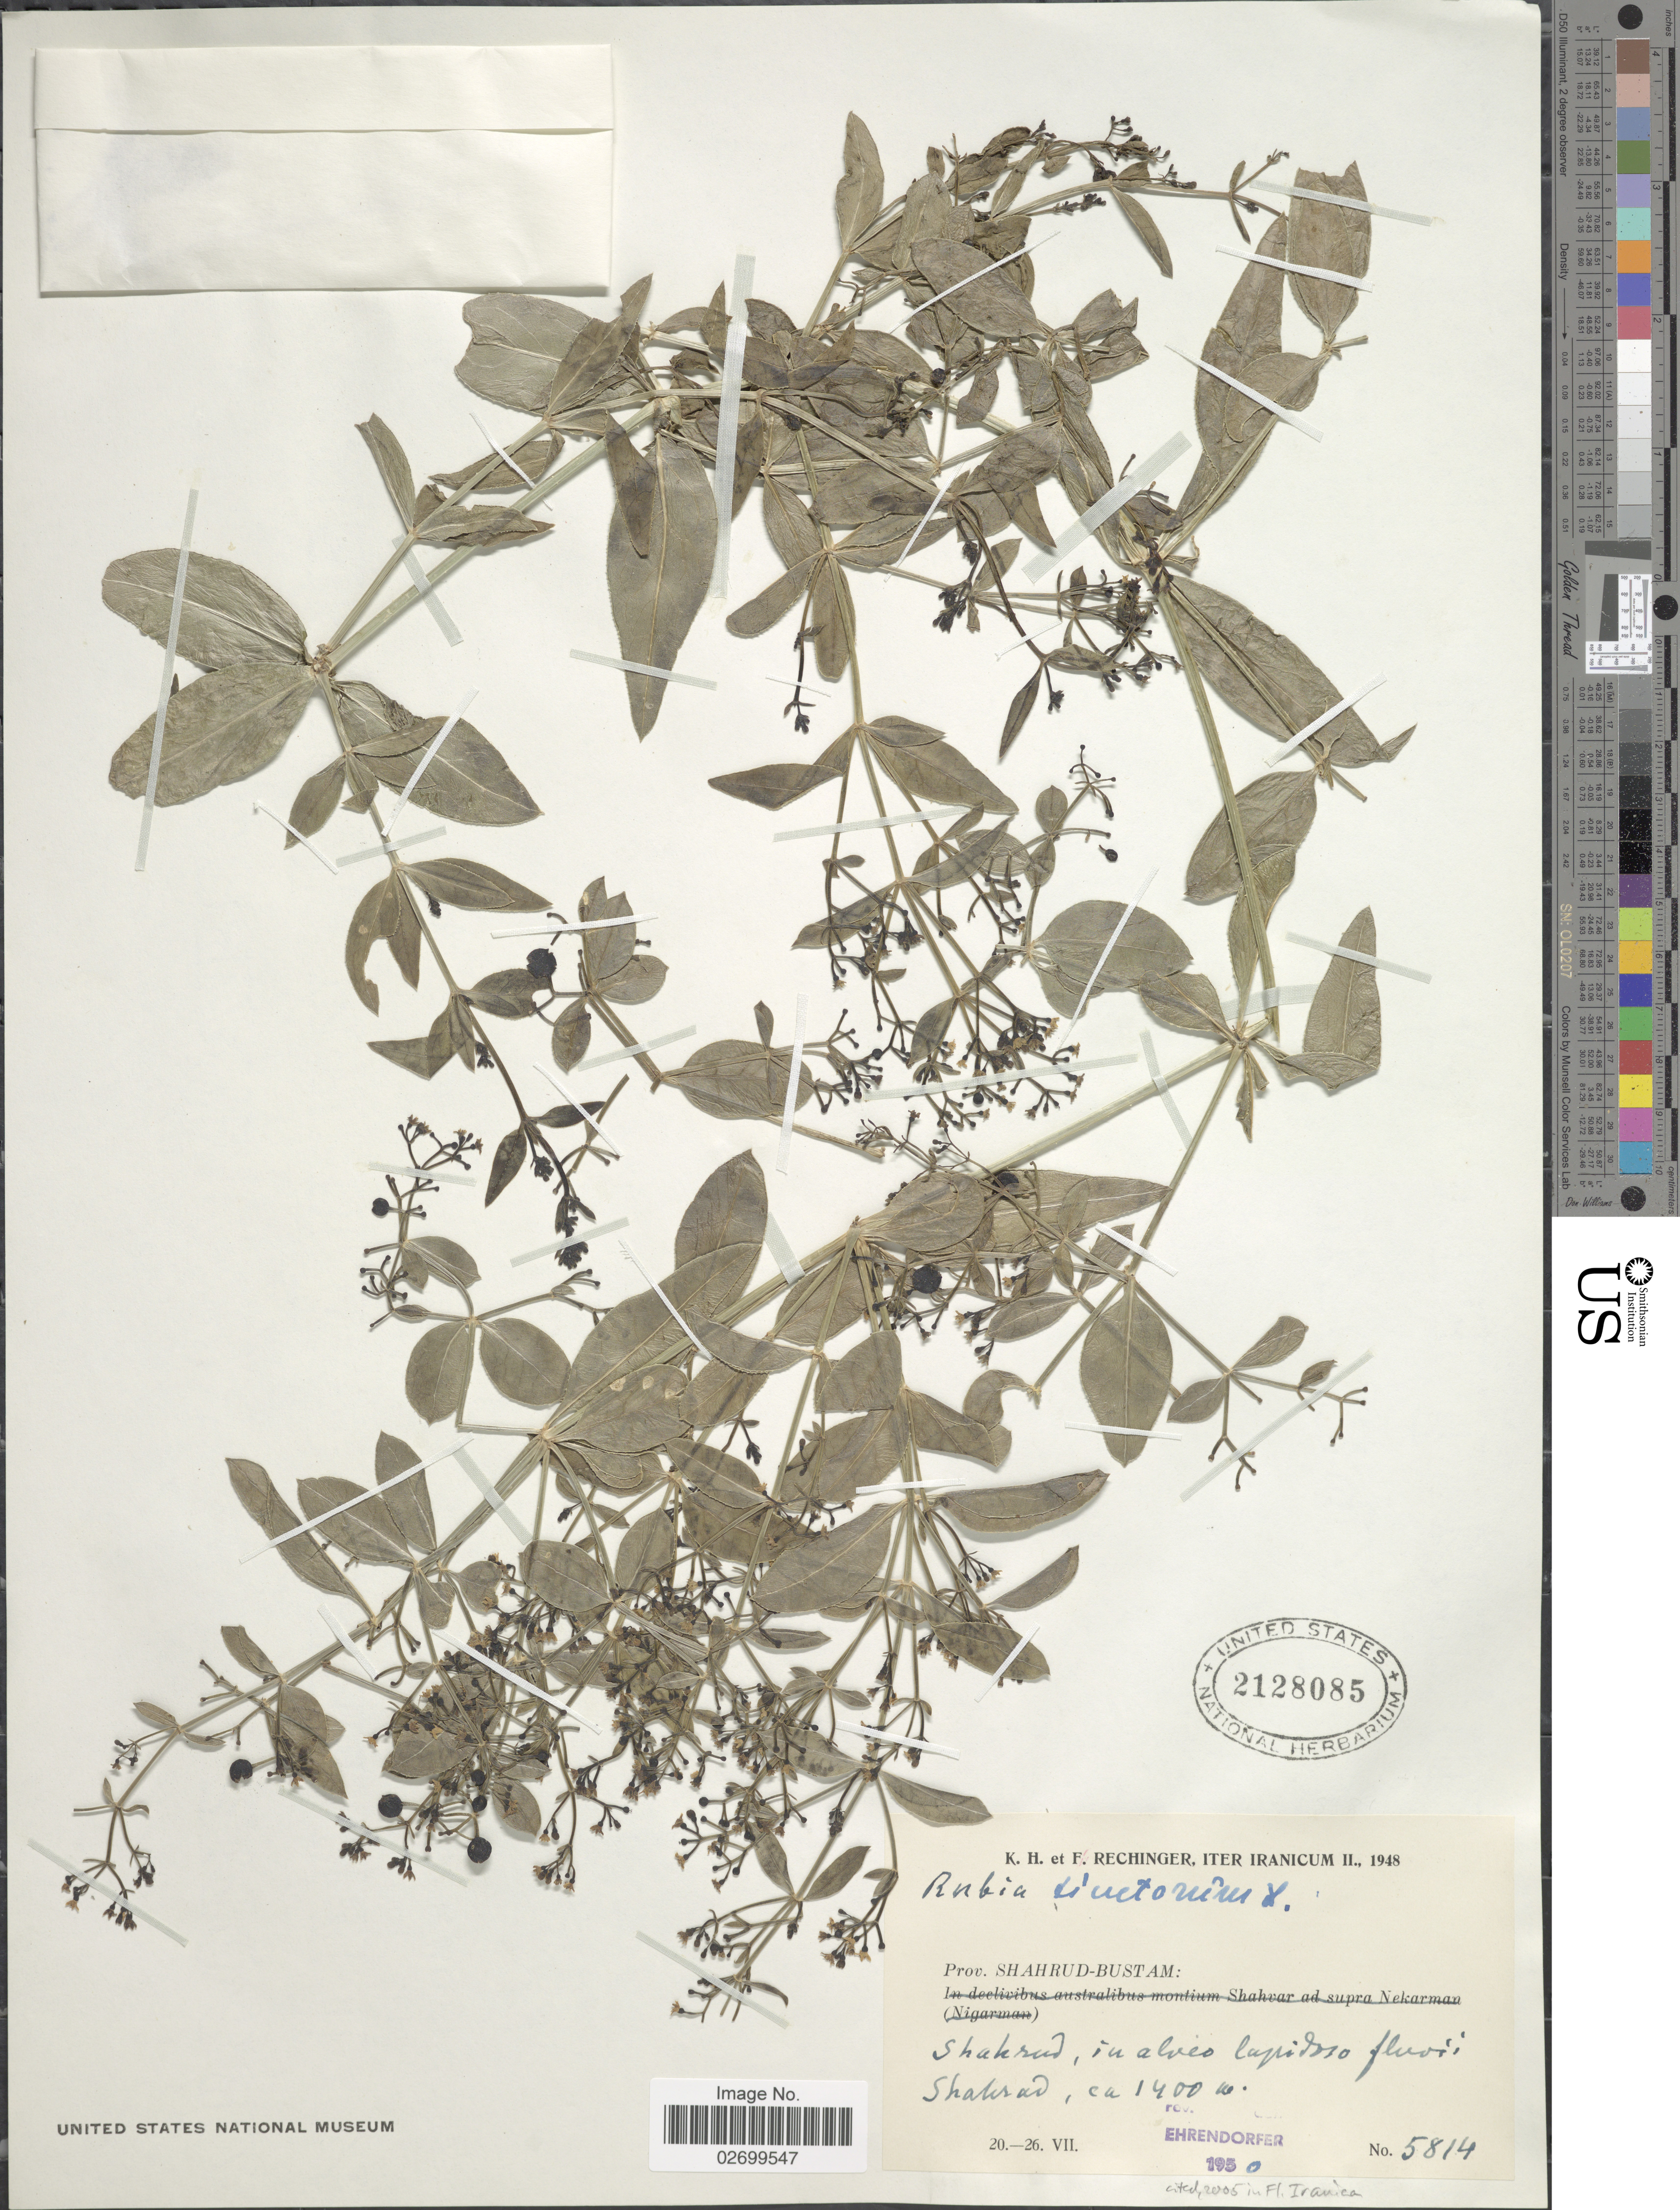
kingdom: Plantae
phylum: Tracheophyta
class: Magnoliopsida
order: Gentianales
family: Rubiaceae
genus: Rubia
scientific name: Rubia tinctorum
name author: L.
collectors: K. H. Rechinger & F. Rechinger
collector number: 5814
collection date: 1948-07-20/1948-07-26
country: Iran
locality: Iter Iranicum II, Prov. Shahrud-Bustam: Shakrud, in alveo lapidoso fluvii Shakrad. [interpreted]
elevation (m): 1400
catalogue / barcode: US 2128085